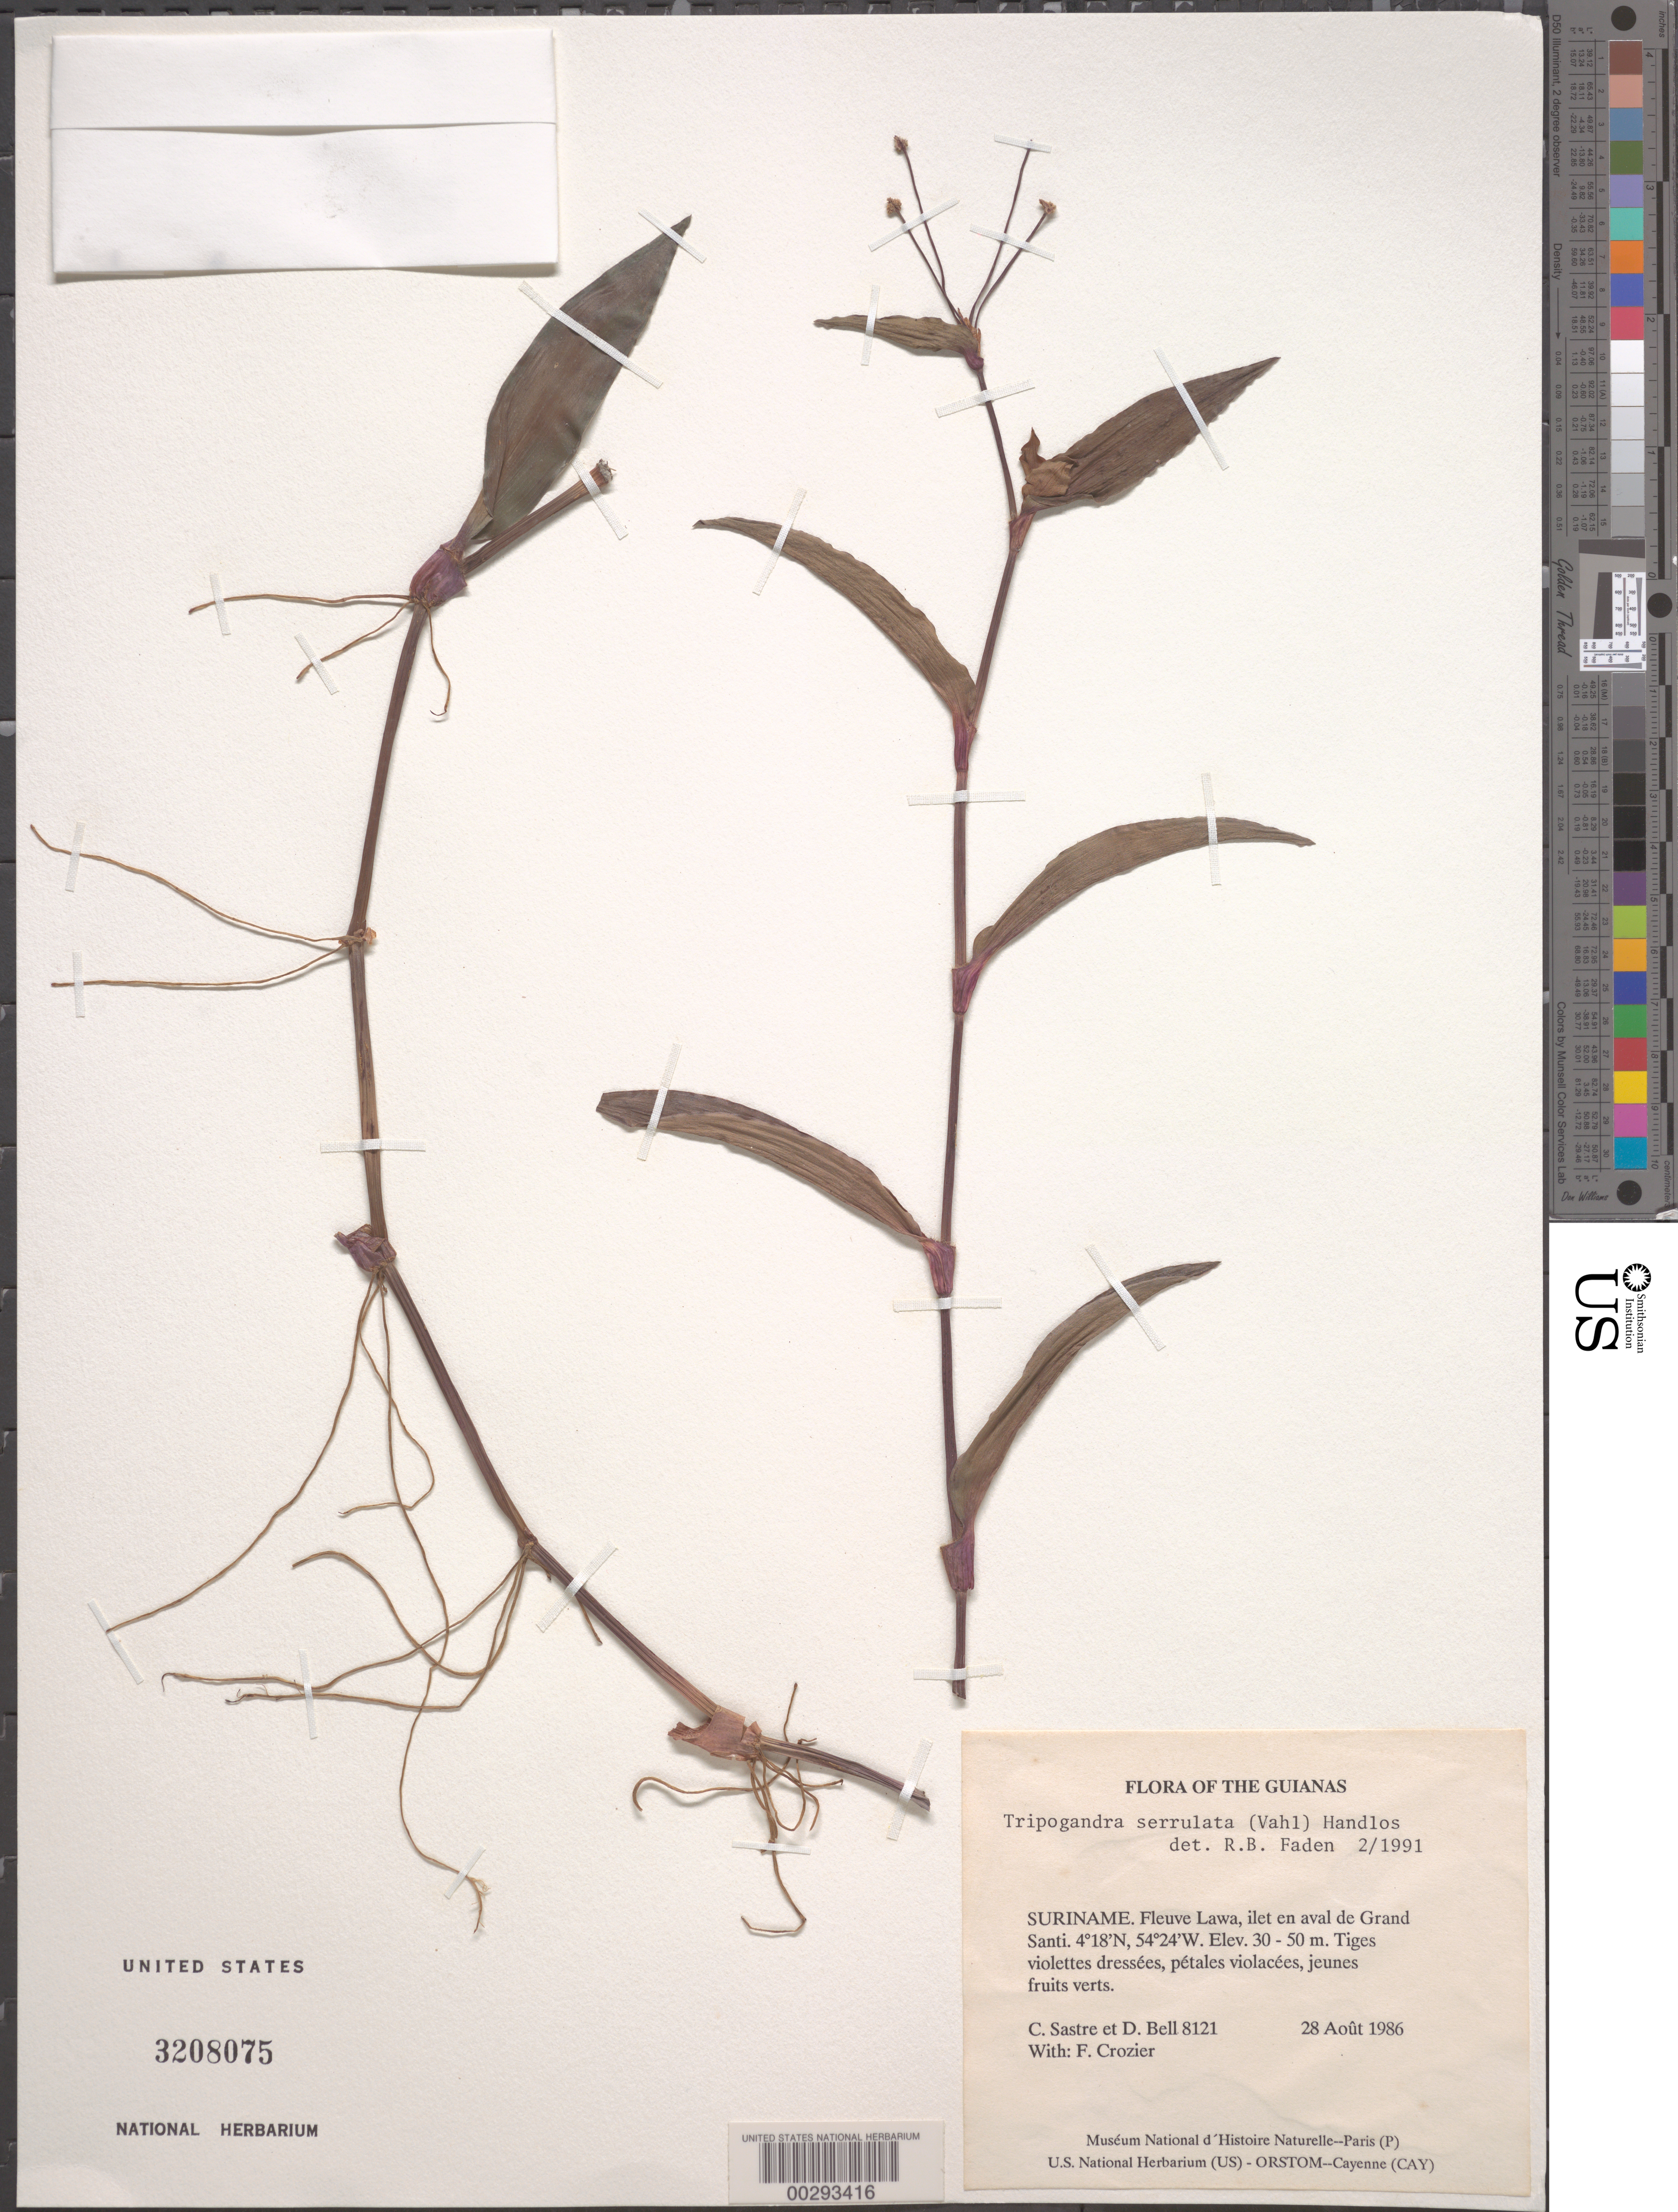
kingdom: Plantae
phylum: Tracheophyta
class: Liliopsida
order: Commelinales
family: Commelinaceae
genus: Tripogandra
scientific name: Tripogandra serrulata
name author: (Vahl) Handlos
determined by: Faden, Robert B., (US), Smithsonian Institution - National Museum of Natural History (UNITED STATES)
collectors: C. H. L. Sastre, D. A. Bell & F. Crozier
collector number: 8121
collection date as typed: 28 Aug 1986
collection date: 1986-08-28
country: Suriname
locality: Fleuve lawa, grand santi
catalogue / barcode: US 3208075